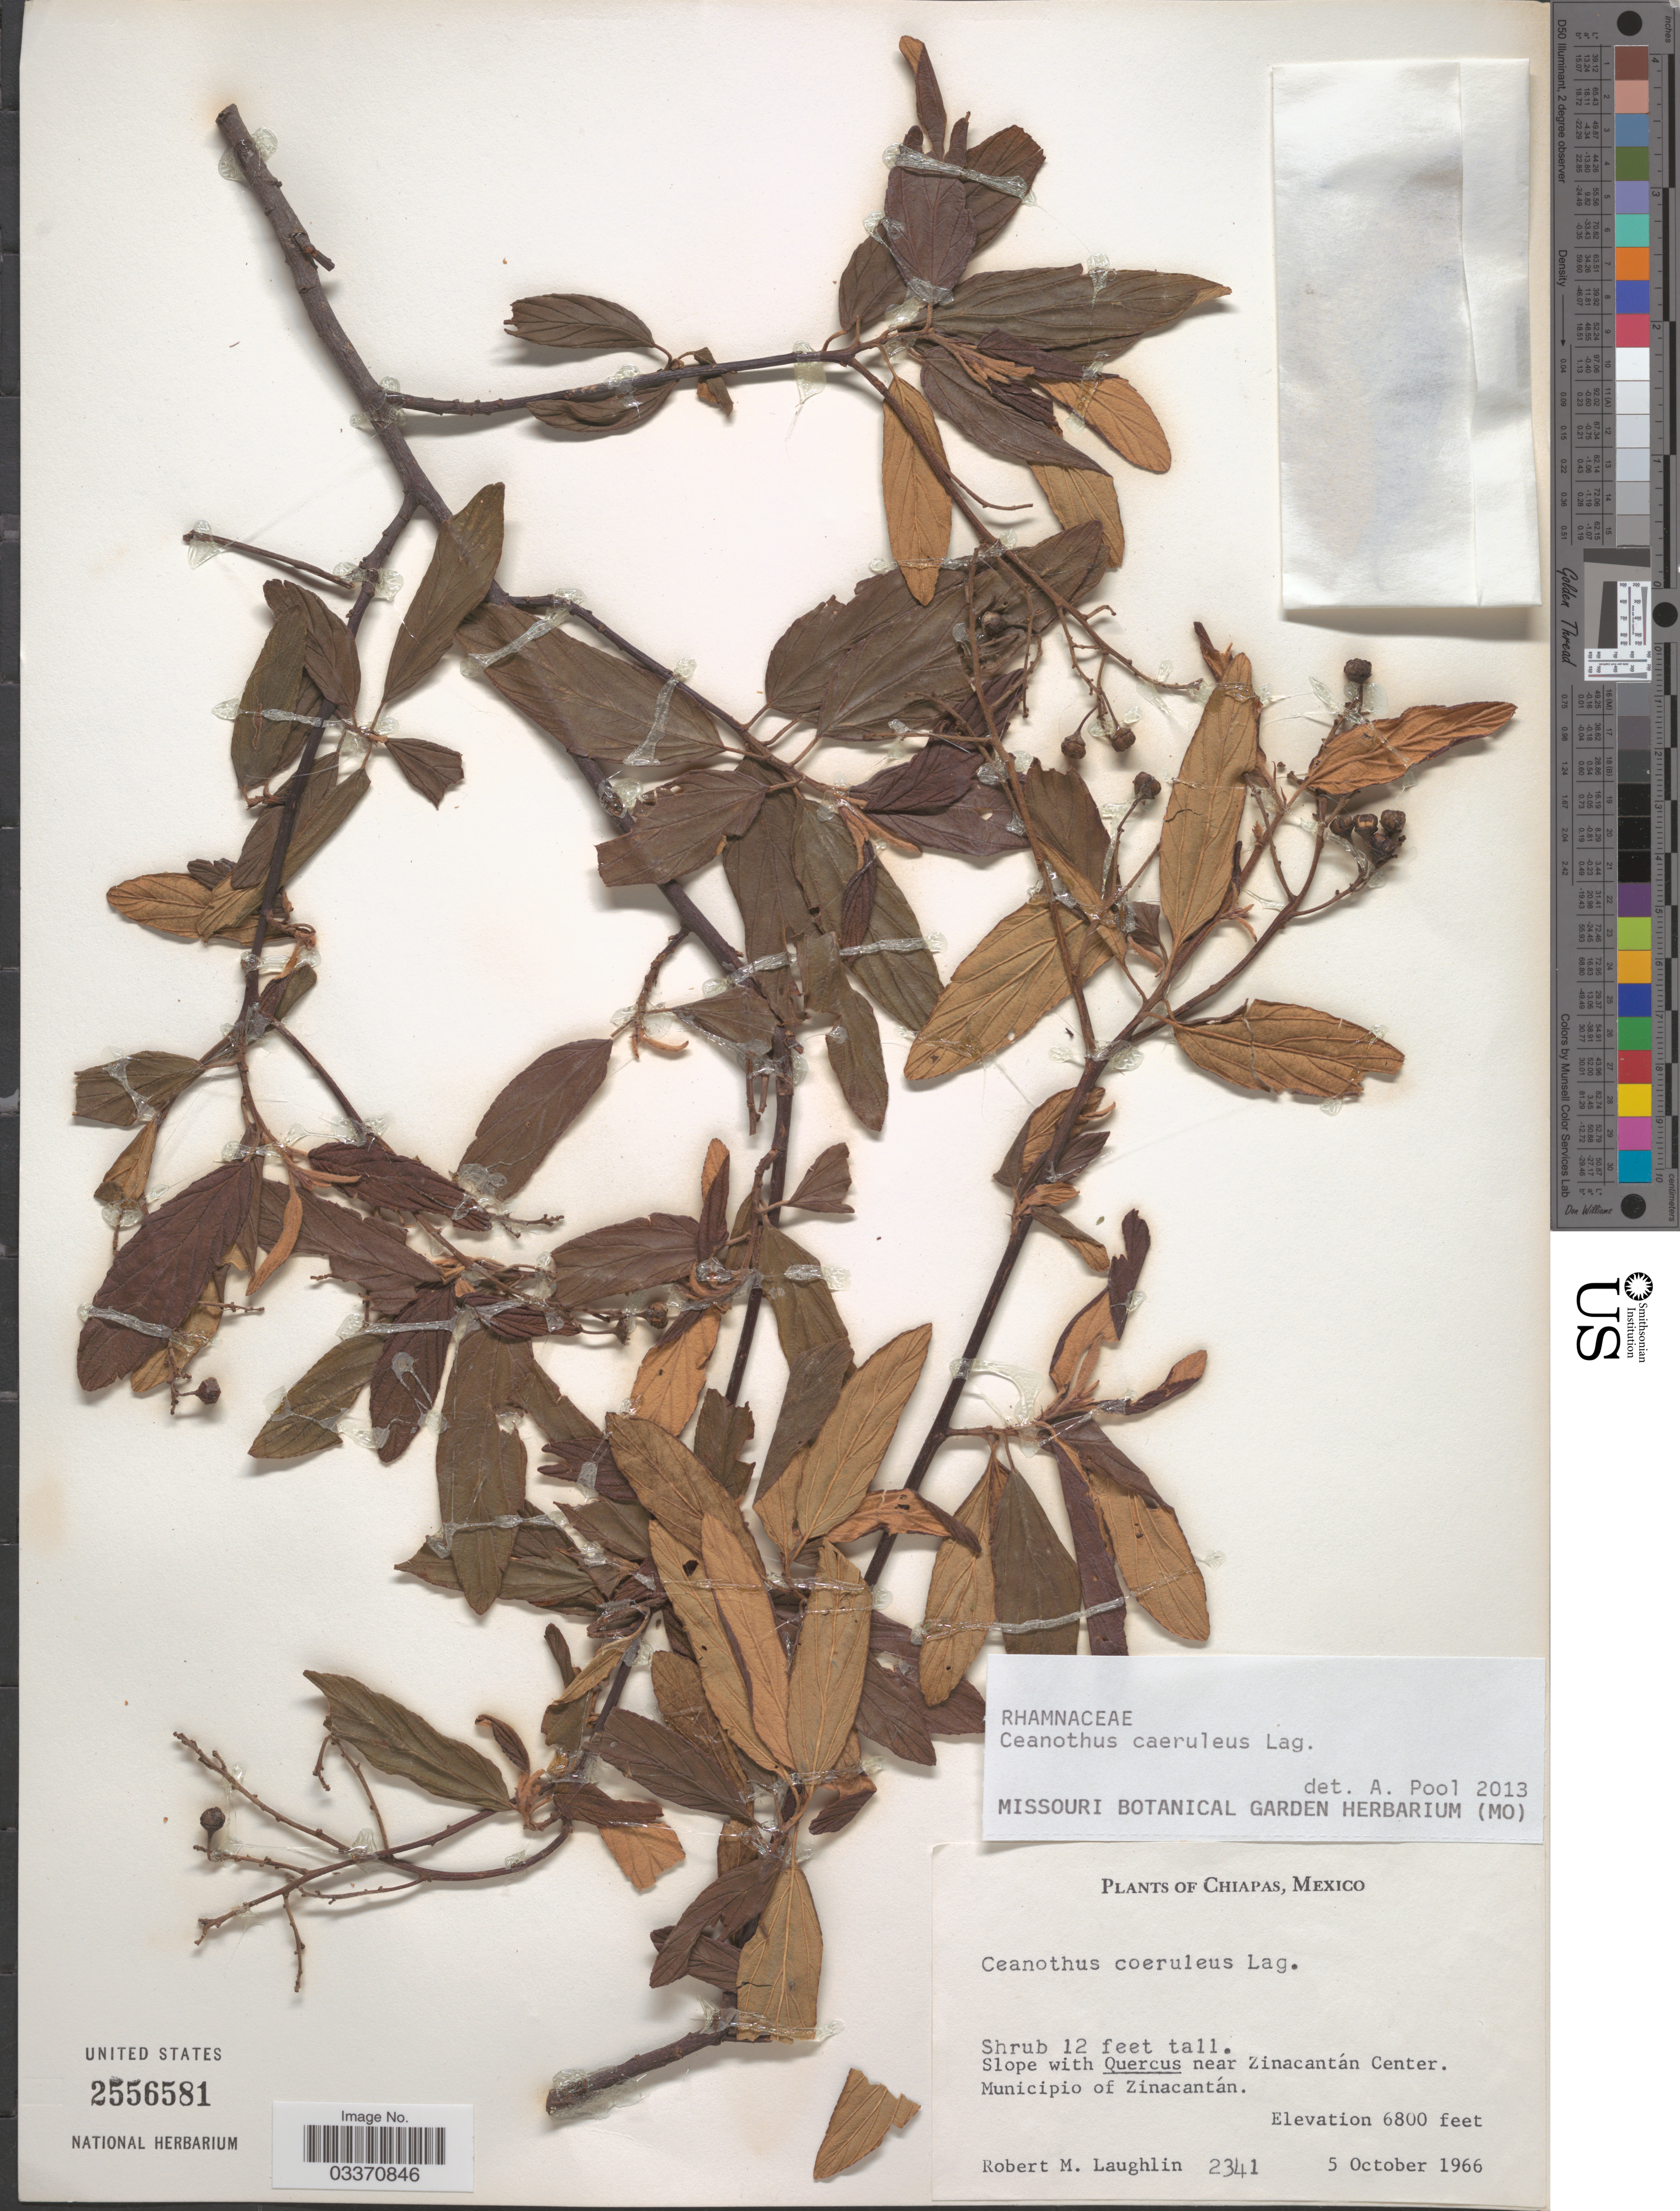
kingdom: Plantae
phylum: Tracheophyta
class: Magnoliopsida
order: Rosales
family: Rhamnaceae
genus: Ceanothus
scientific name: Ceanothus caeruleus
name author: Lag.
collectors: R. M. Laughlin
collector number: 2341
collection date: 1966-10-05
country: Mexico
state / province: Chiapas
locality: Near Zinacantán Center. Municipio of Zinacantán.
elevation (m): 2073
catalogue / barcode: US 2556581